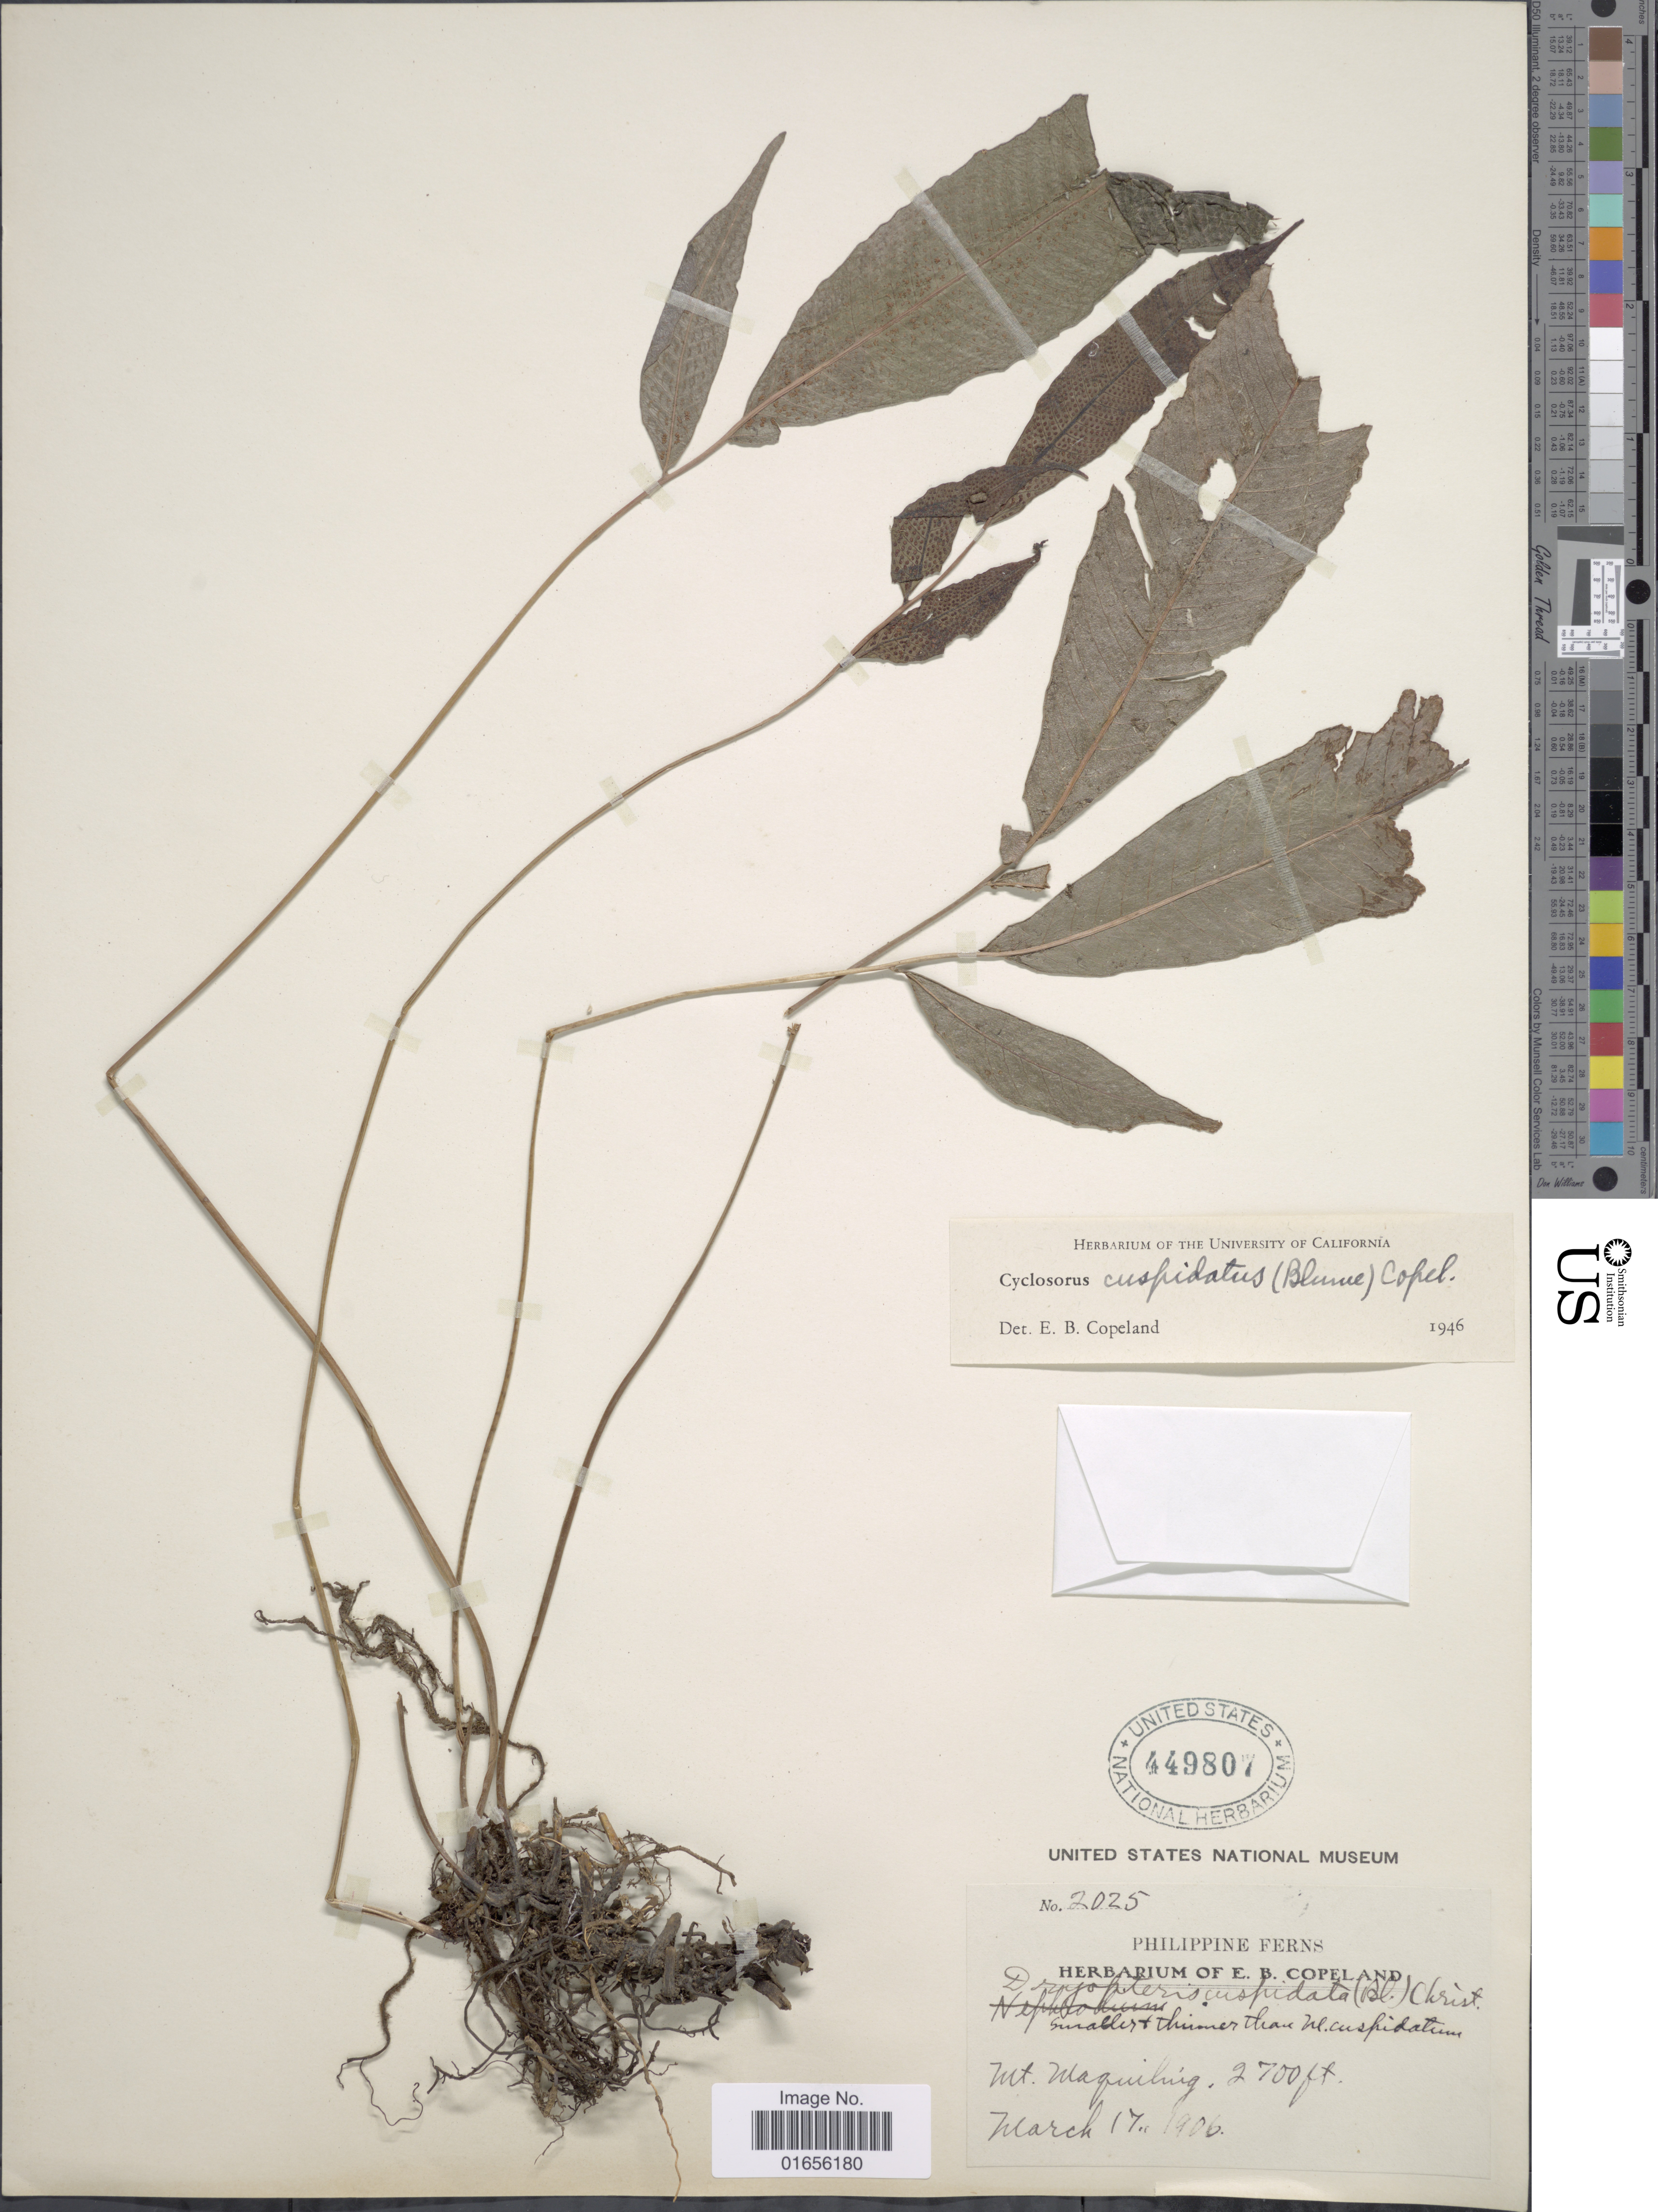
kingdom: Plantae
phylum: Tracheophyta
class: Polypodiopsida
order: Polypodiales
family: Thelypteridaceae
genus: Pronephrium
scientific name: Pronephrium cuspidatum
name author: (Blume) Holttum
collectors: ex herb. E. B. Copeland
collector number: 2025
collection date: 1906-03-17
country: Philippines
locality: Philippines, Mt. Maquiling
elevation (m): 823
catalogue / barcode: US 449807